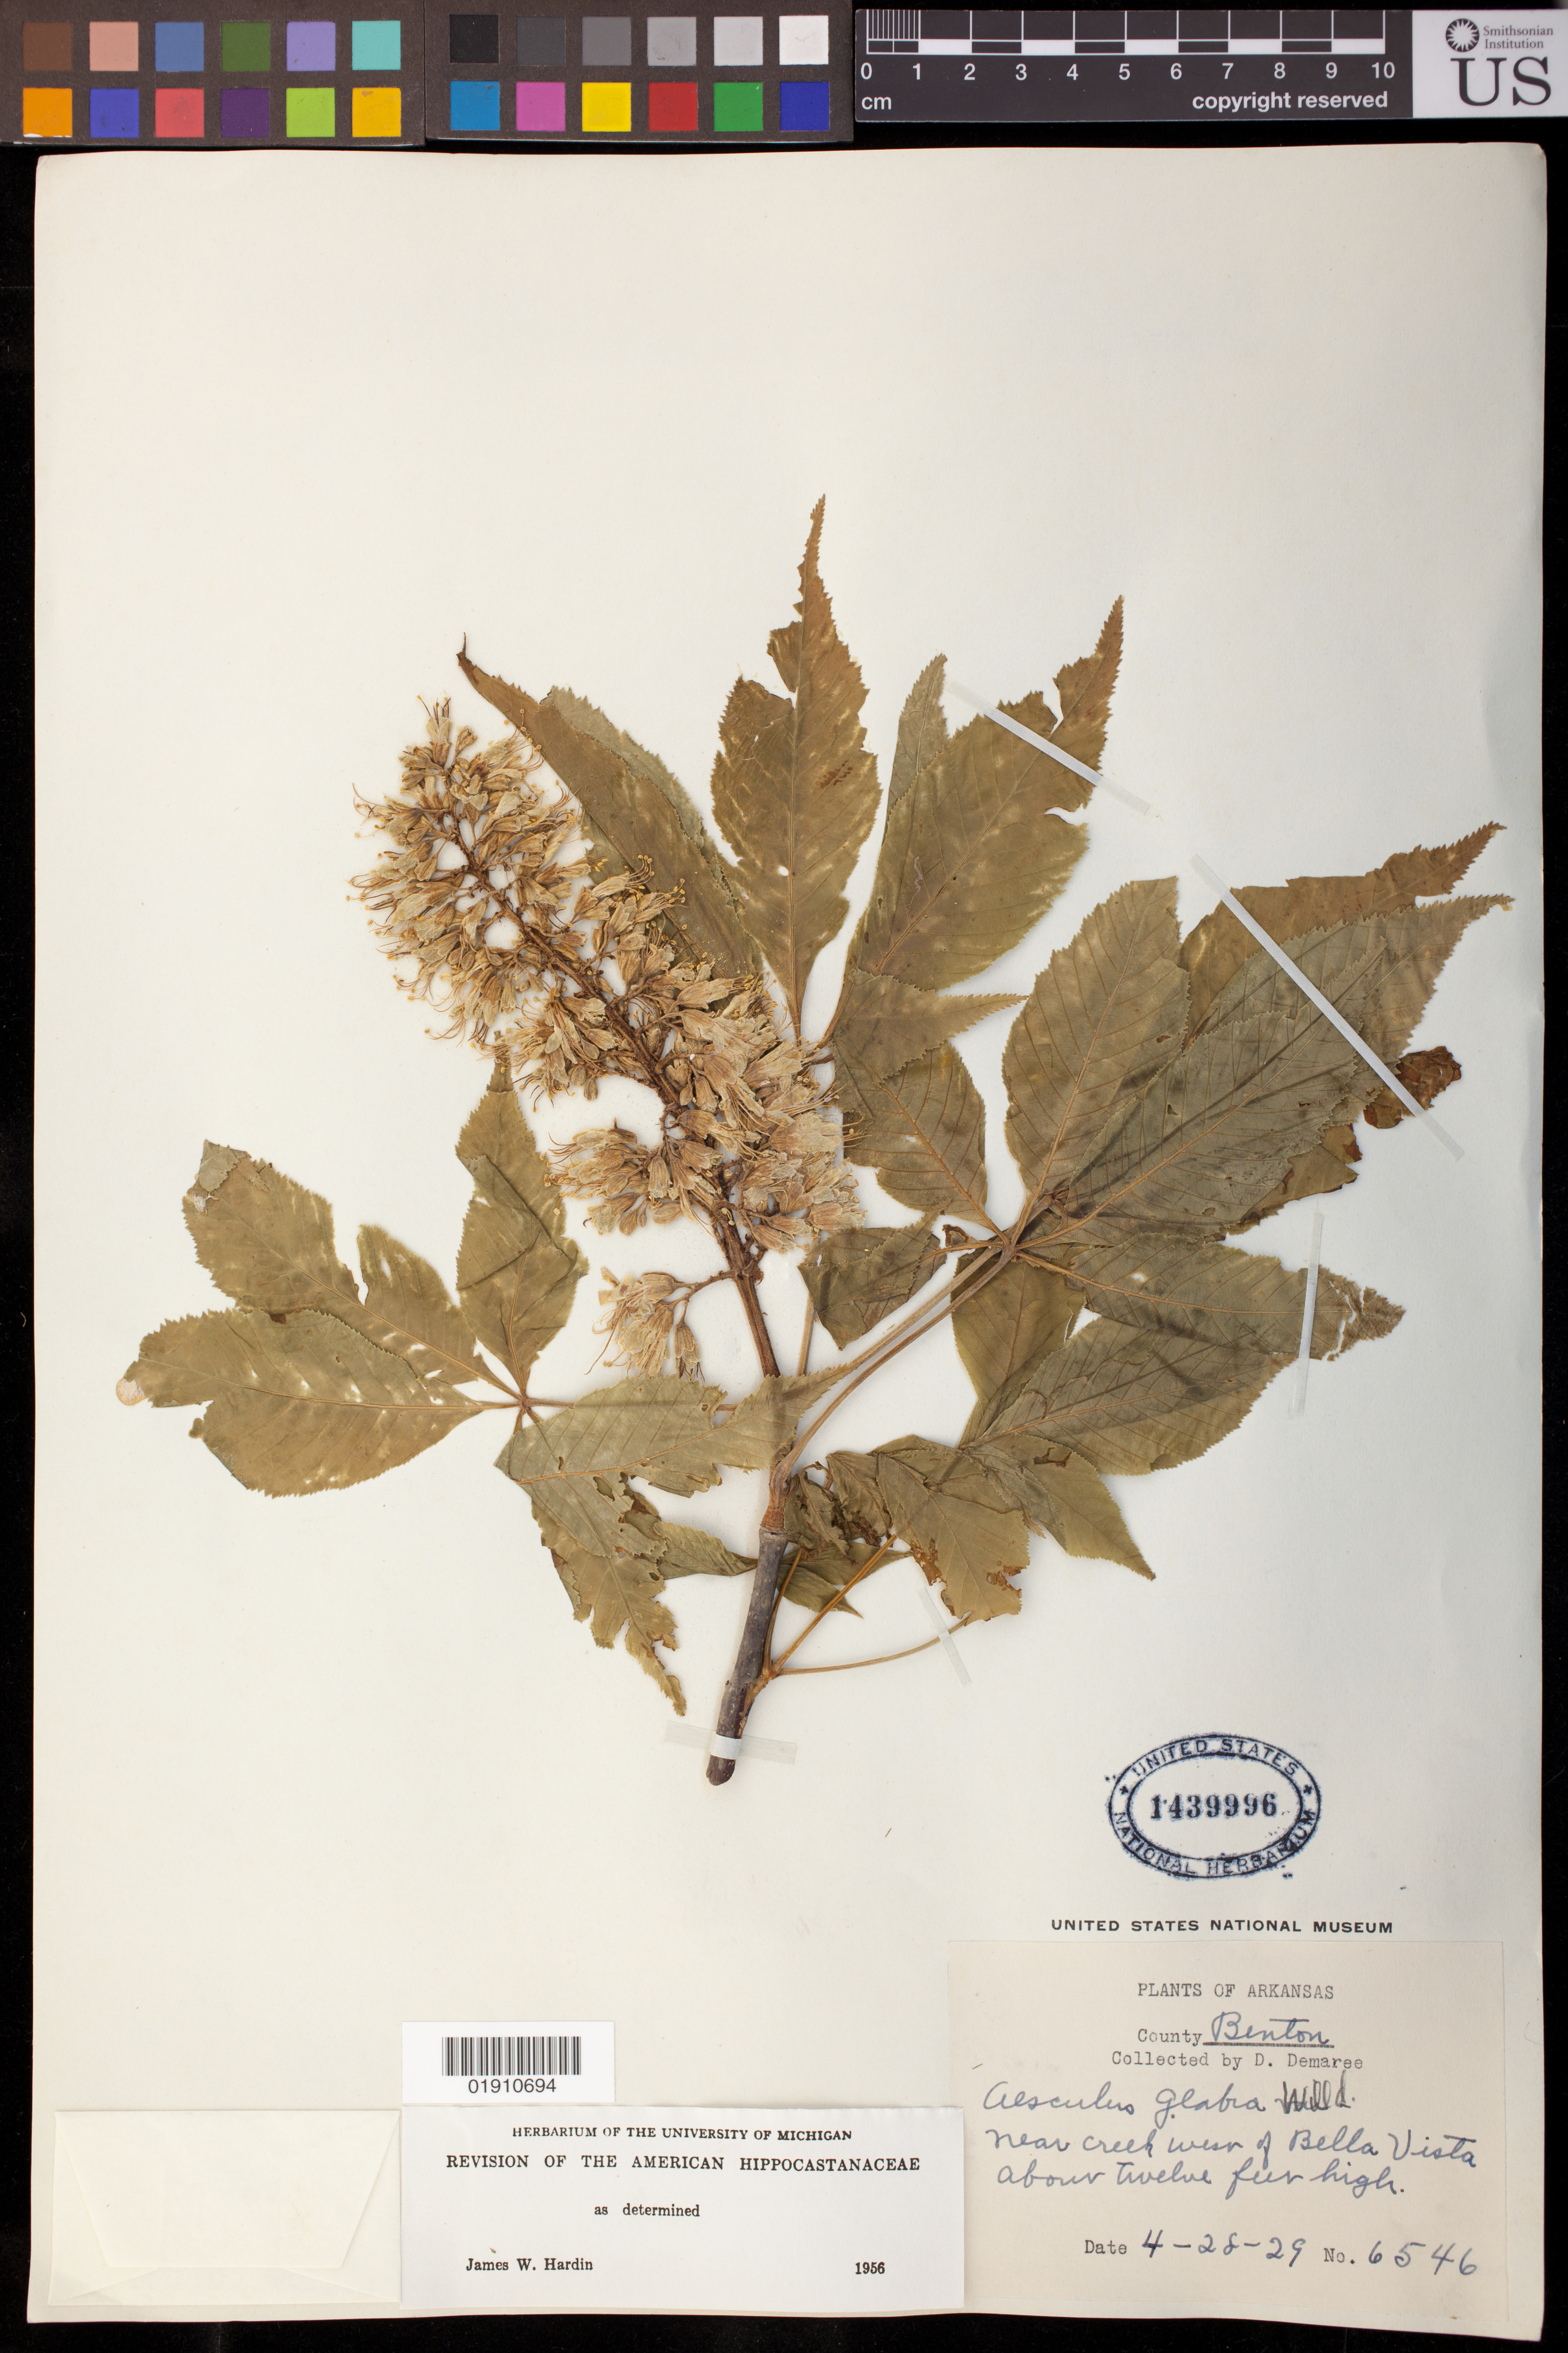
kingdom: Plantae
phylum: Tracheophyta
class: Magnoliopsida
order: Sapindales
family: Sapindaceae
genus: Aesculus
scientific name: Aesculus glabra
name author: Willd.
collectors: D. Demaree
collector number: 6546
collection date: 1929-04-28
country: United States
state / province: Arkansas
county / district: Benton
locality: Near creek west of Bella Vista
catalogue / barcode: US 1439996